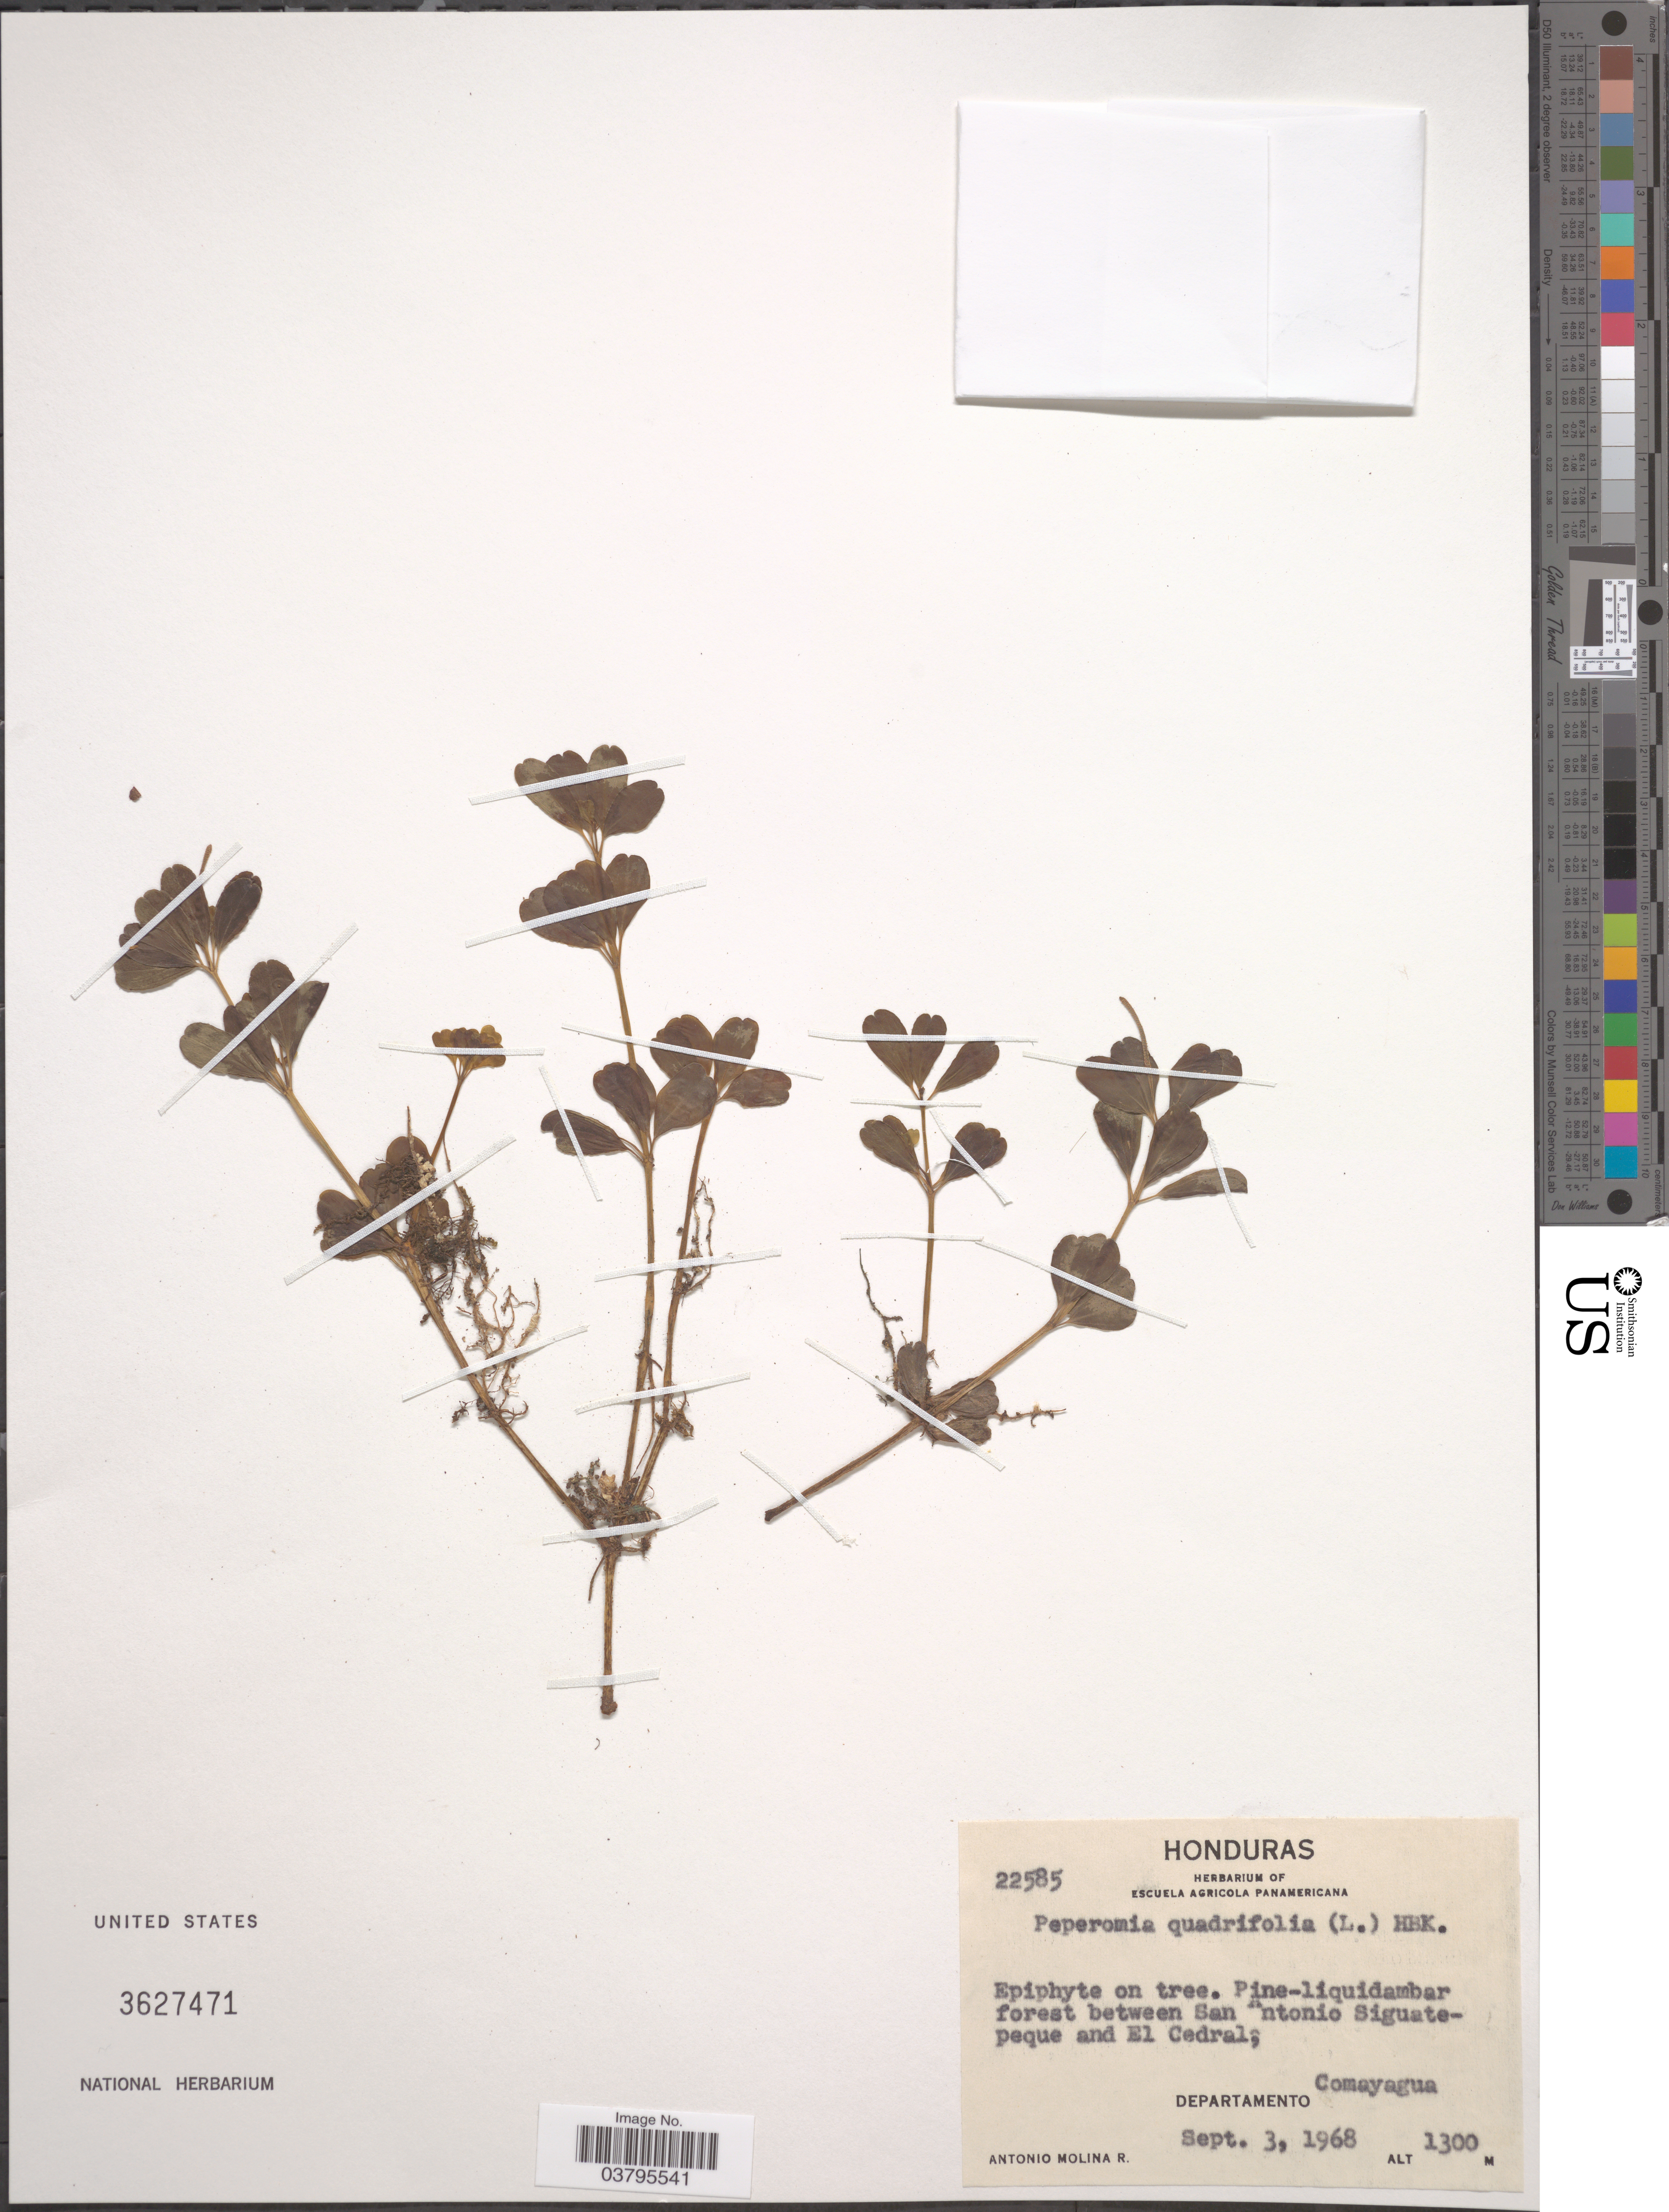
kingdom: Plantae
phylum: Tracheophyta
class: Magnoliopsida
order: Piperales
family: Piperaceae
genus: Peperomia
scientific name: Peperomia quadrifolia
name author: (L.) Kunth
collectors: A. Molina R.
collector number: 22585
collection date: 1968-09-03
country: Honduras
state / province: Comayagua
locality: Between San Antonio Siguatepeque and El Cedral, Departamento Comayagua.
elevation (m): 1300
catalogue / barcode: US 3627471